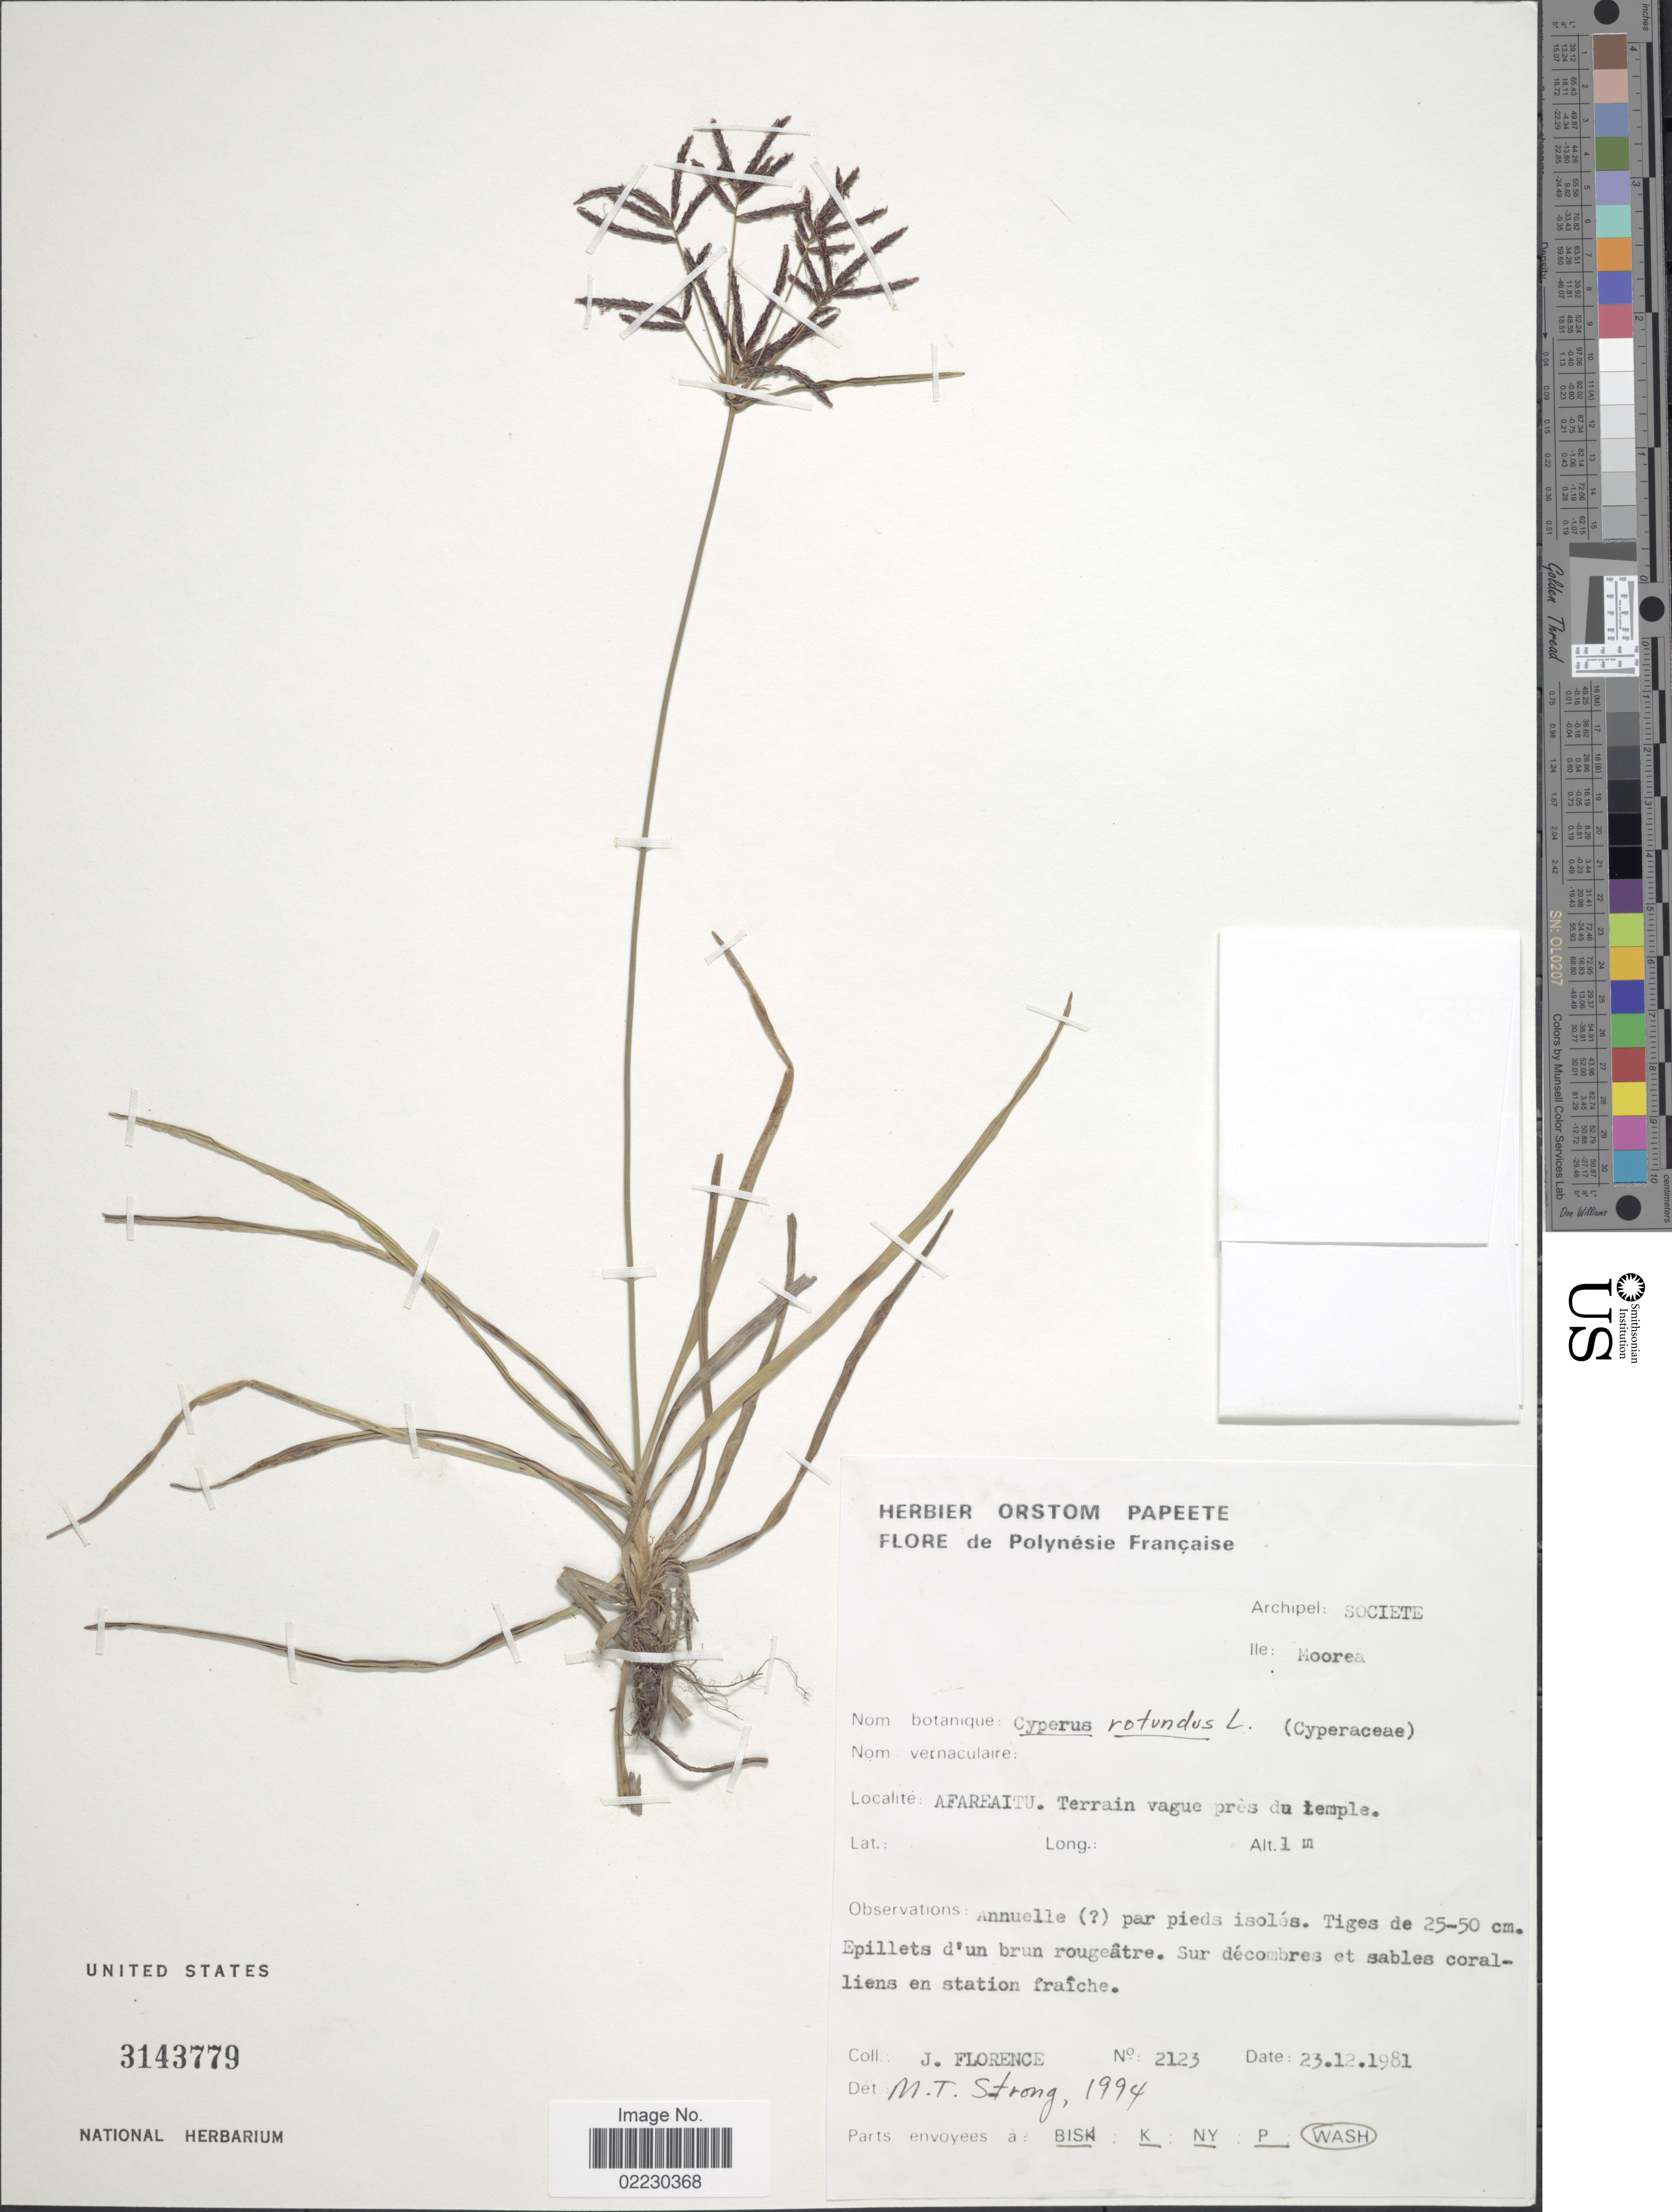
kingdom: Plantae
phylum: Tracheophyta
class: Liliopsida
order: Poales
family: Cyperaceae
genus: Cyperus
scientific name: Cyperus rotundus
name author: L.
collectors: J. Florence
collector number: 2123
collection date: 1981-12-23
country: French Polynesia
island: Moorea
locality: Moorea, Afareaitu. Terrain vague pres du temple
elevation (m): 1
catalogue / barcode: US 3143779